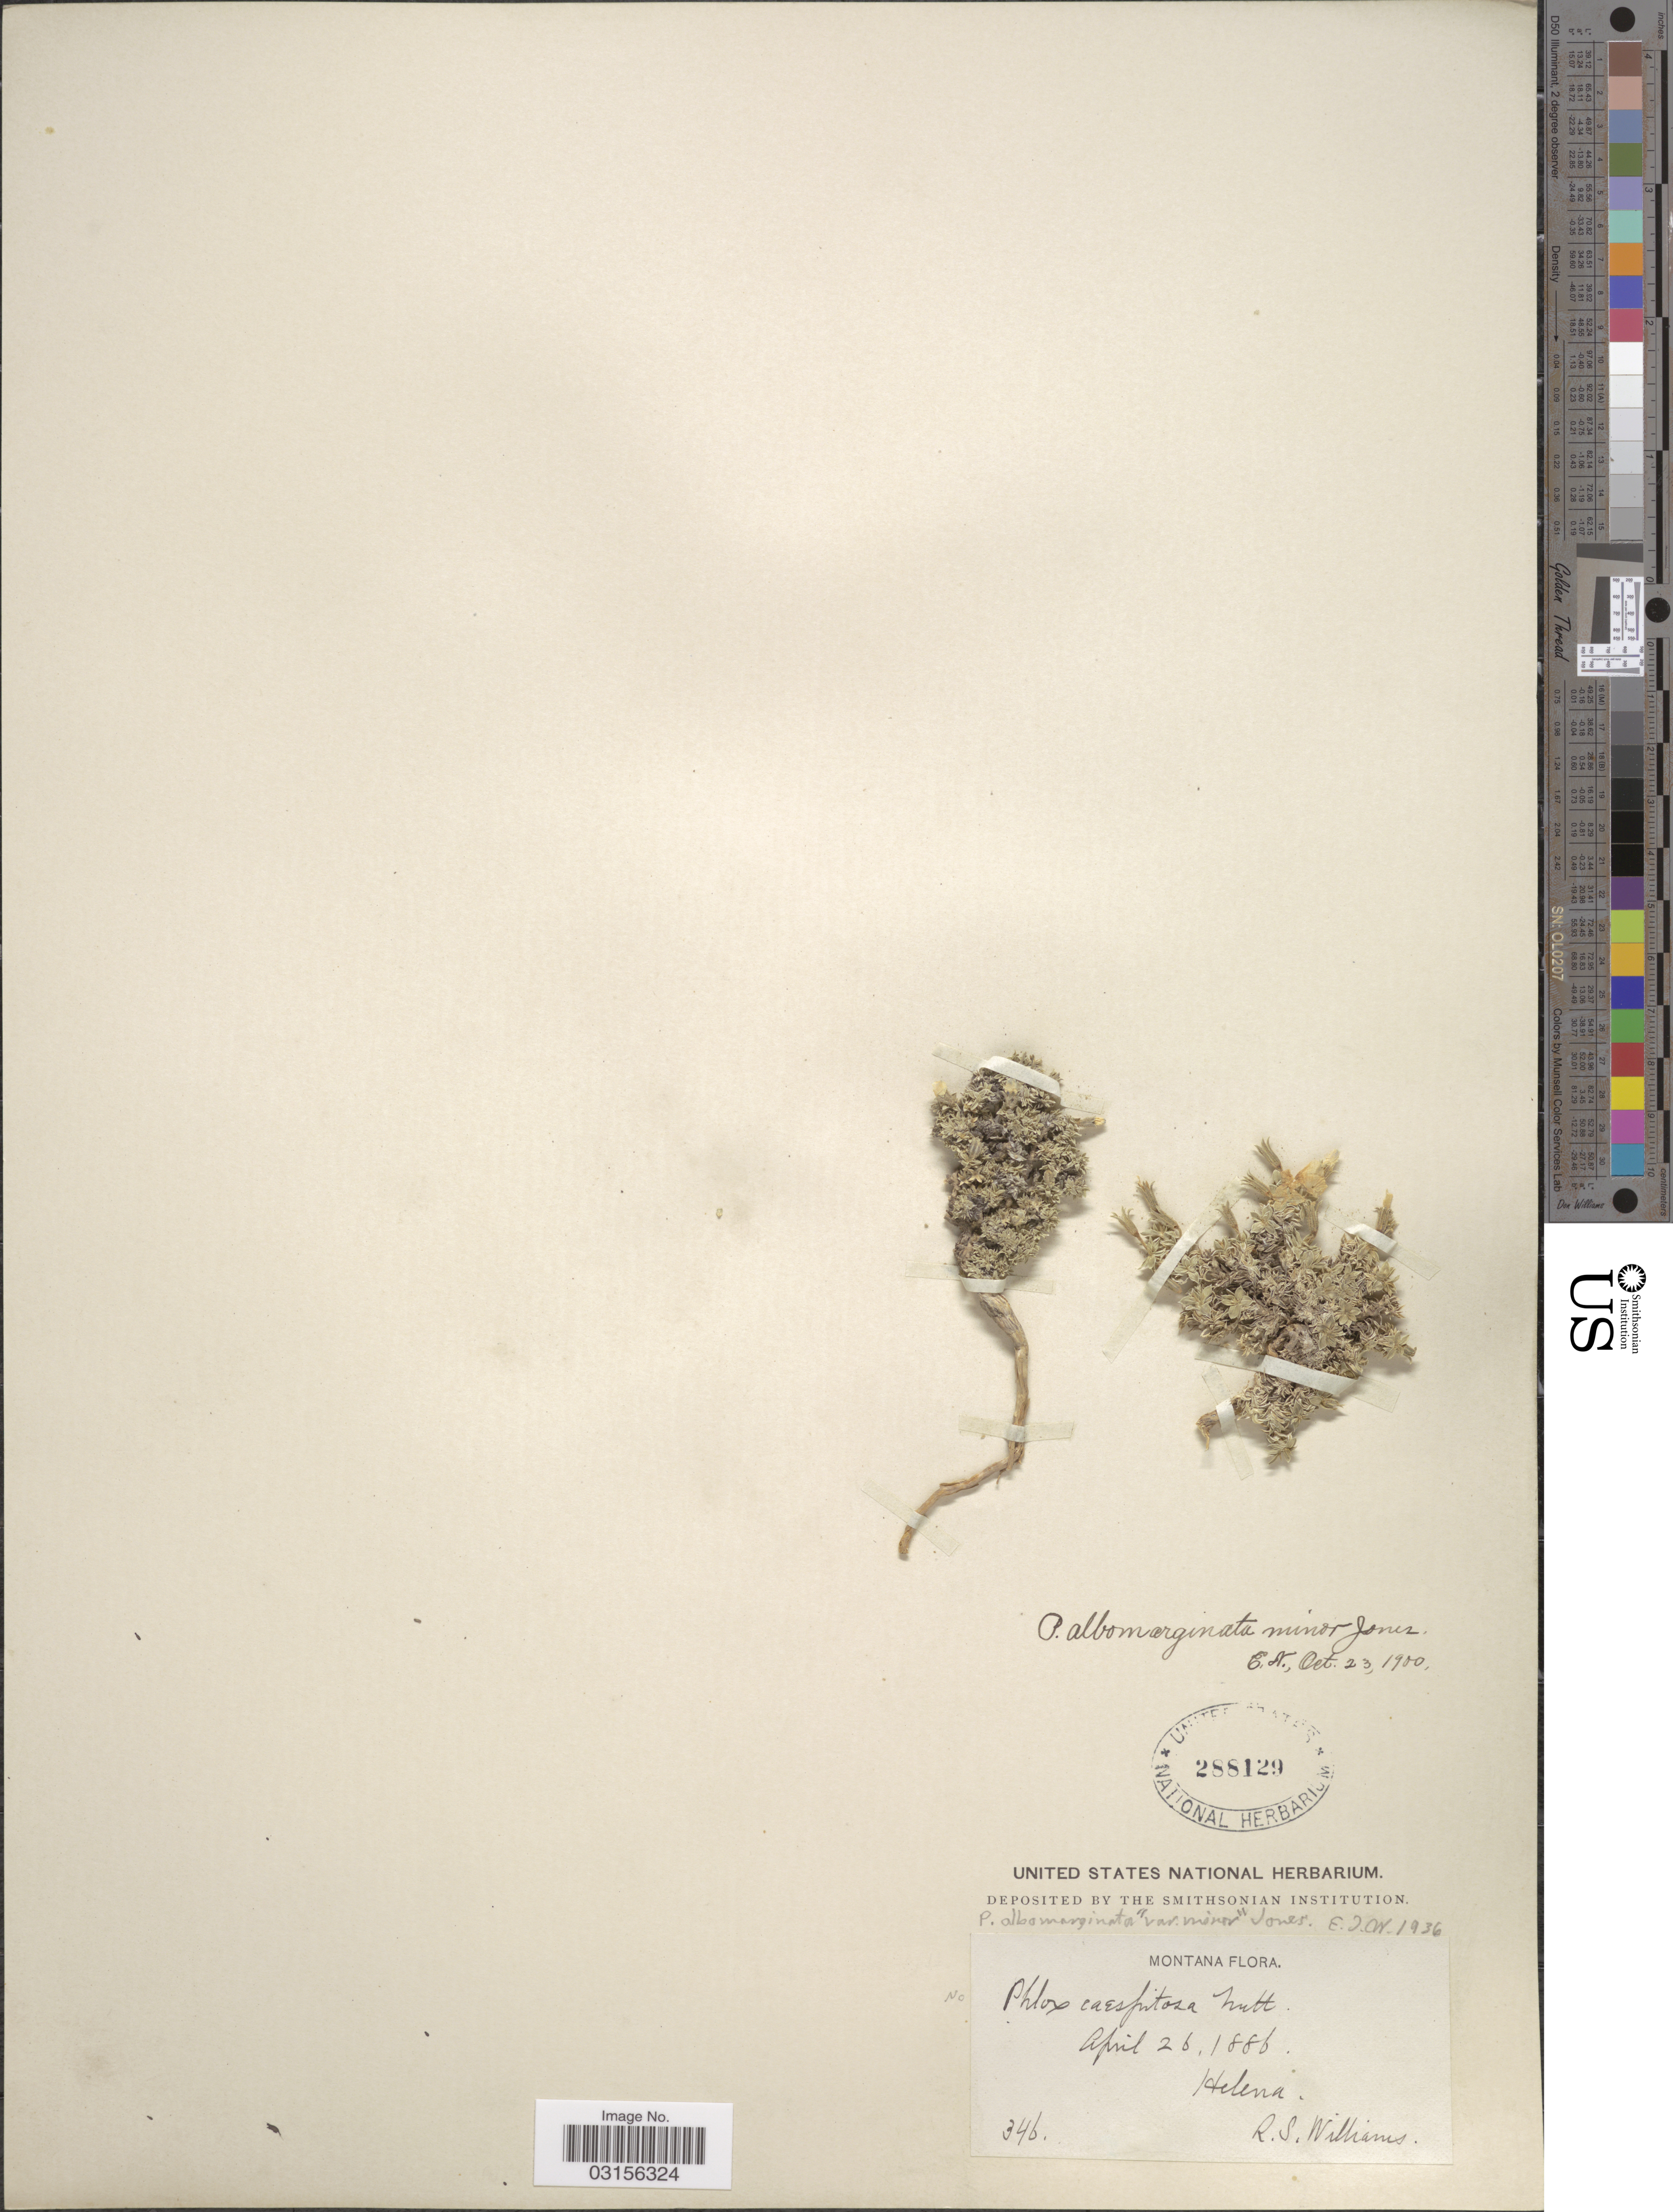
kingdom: Plantae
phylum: Tracheophyta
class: Magnoliopsida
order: Ericales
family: Polemoniaceae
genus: Phlox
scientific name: Phlox albomarginata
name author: M.E. Jones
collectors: R. S. Williams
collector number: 346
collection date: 1886-04-26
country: United States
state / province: Montana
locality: Helena.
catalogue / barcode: US 288129